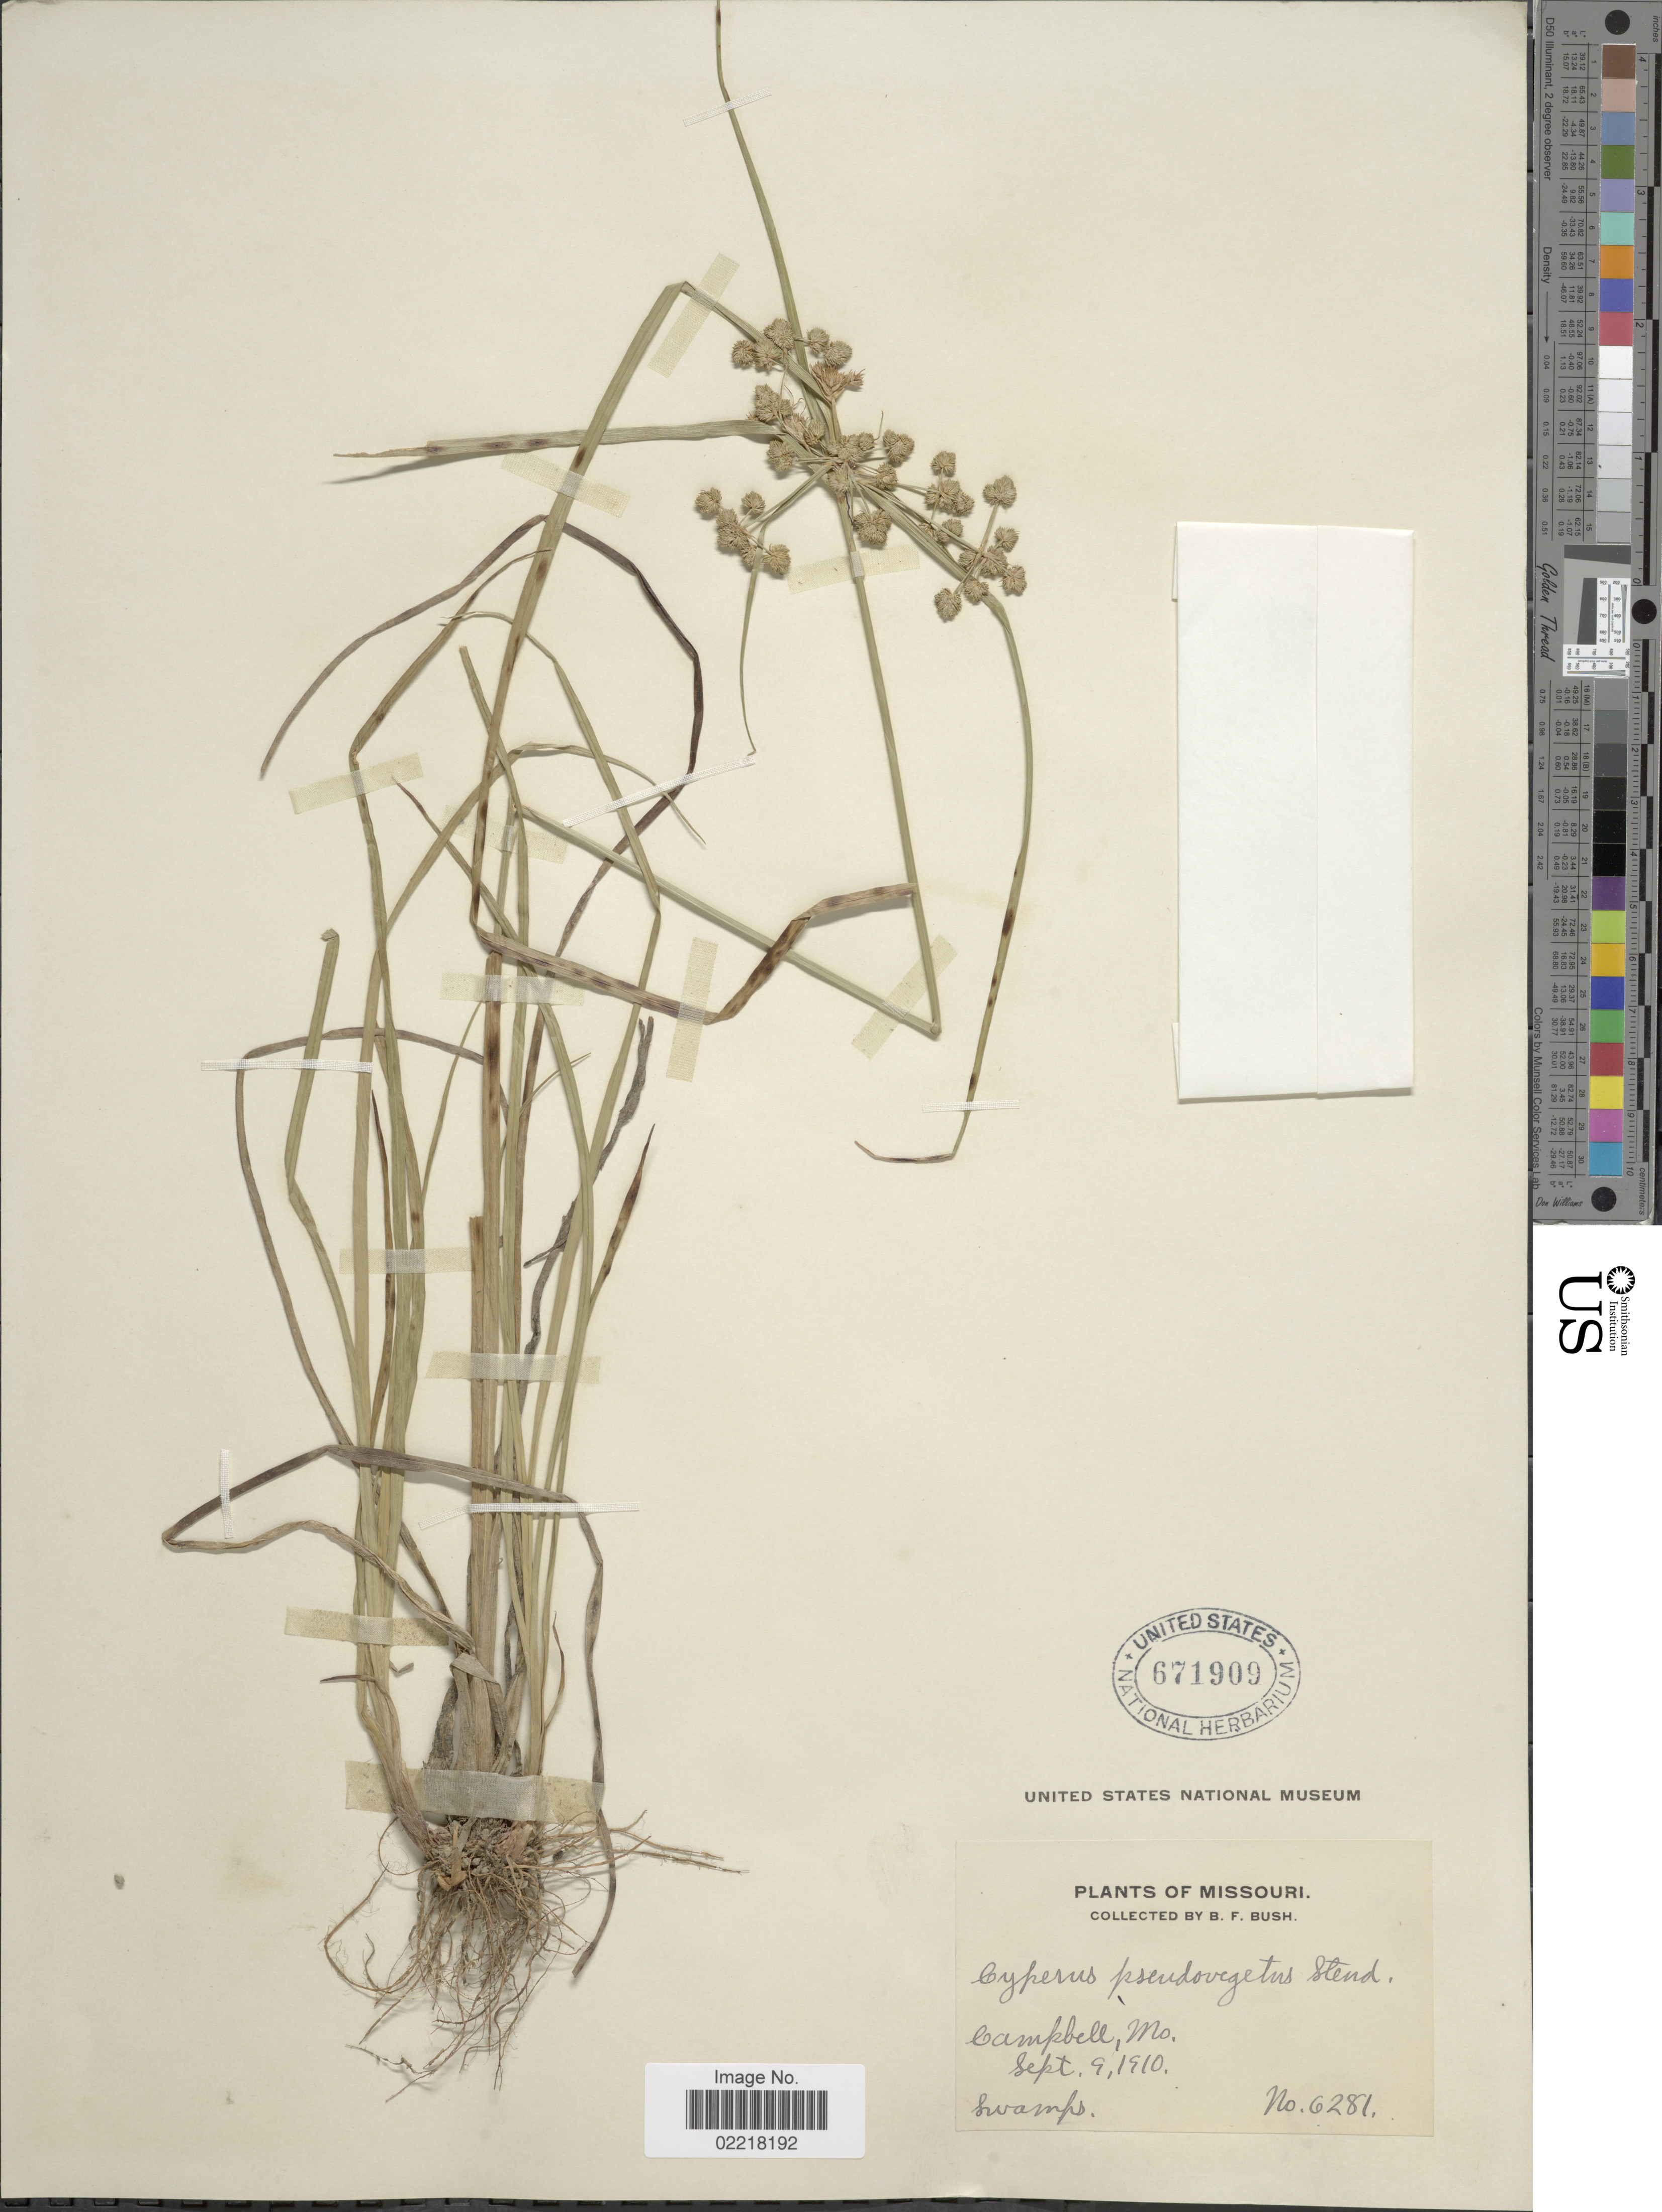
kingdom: Plantae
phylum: Tracheophyta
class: Liliopsida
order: Poales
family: Cyperaceae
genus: Cyperus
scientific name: Cyperus pseudovegetus Steud.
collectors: B. F. Bush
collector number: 6281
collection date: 1910-09-09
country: United States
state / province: Missouri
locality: Campbell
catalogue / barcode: US 671909